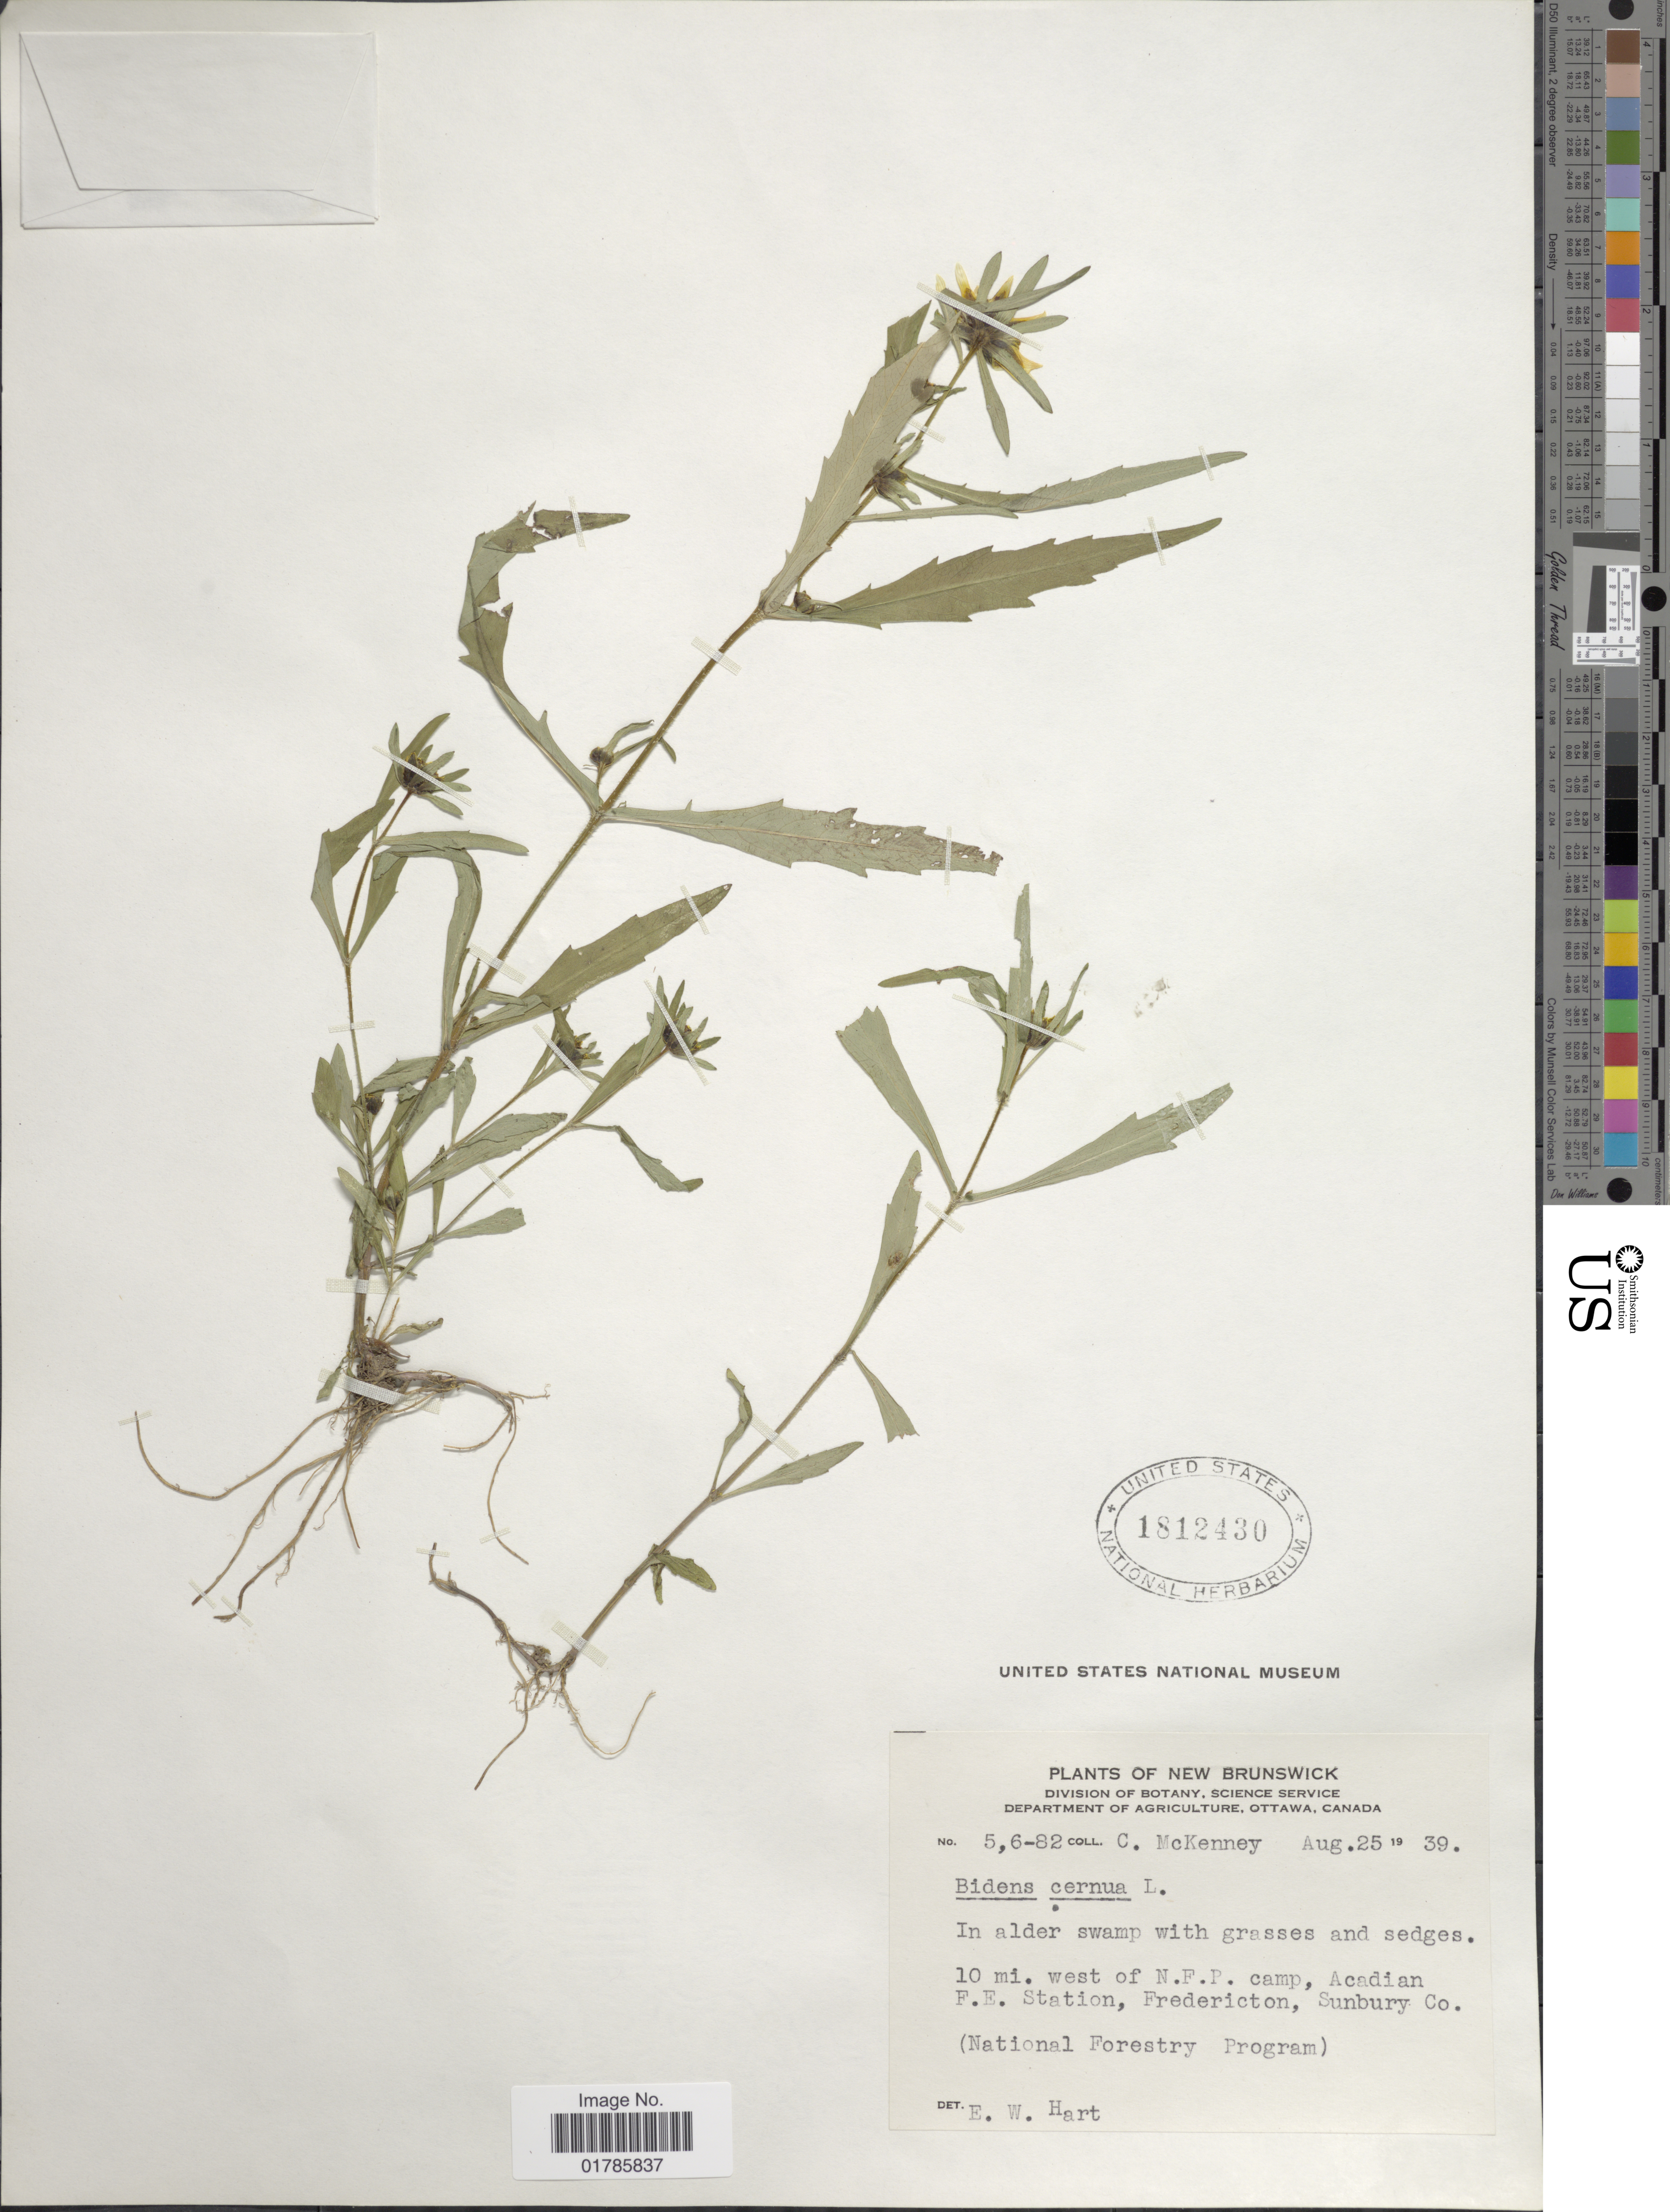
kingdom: Plantae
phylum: Tracheophyta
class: Magnoliopsida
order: Asterales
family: Asteraceae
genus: Bidens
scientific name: Bidens cernua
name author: L.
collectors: C. McKenney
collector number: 56-82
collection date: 1939-08-25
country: Canada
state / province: New Brunswick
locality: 10 mi. west of N. F. P. camp, Acadian F. E. Station, Fredericton, Sunbury Co.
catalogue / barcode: US 1812430